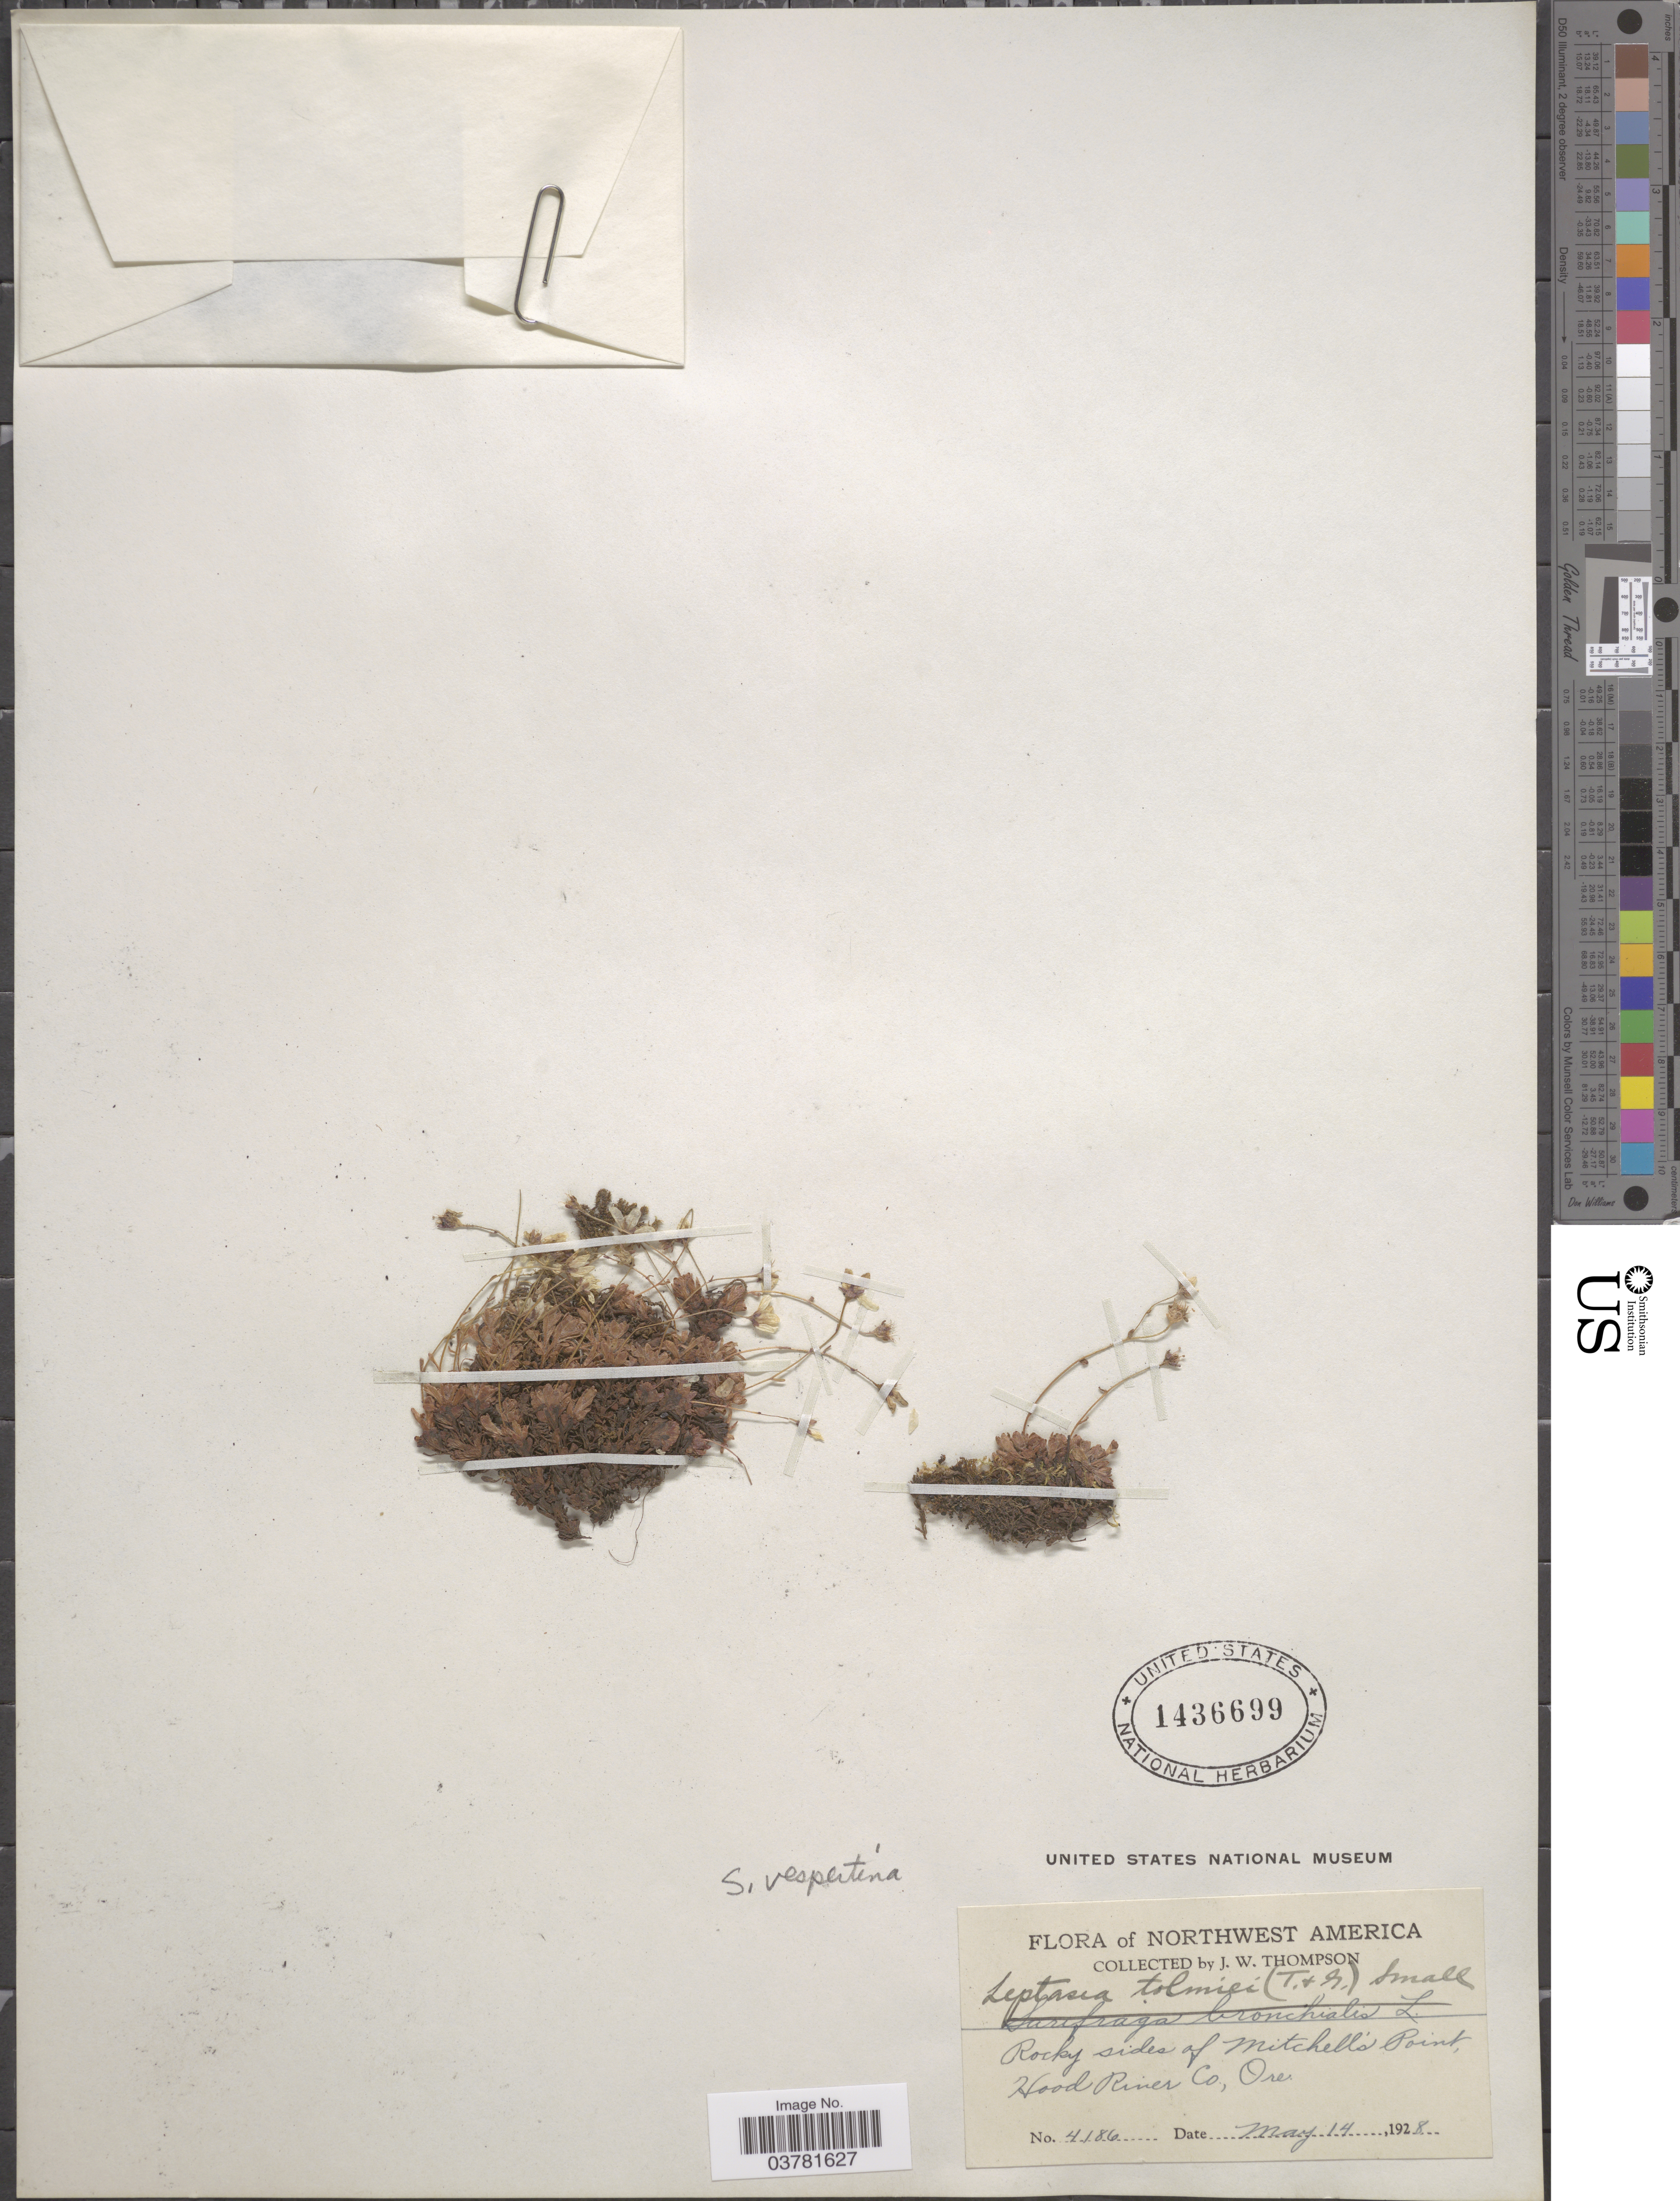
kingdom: Plantae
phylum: Tracheophyta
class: Magnoliopsida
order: Saxifragales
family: Saxifragaceae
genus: Saxifraga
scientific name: Saxifraga vespertina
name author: (Small) Fedde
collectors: J. Thompson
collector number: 4186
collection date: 1928-05-14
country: United States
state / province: Oregon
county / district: Hood River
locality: Northwest America. Rocky sides of Mitchell's Point, Hood River Co.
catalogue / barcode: US 1436699